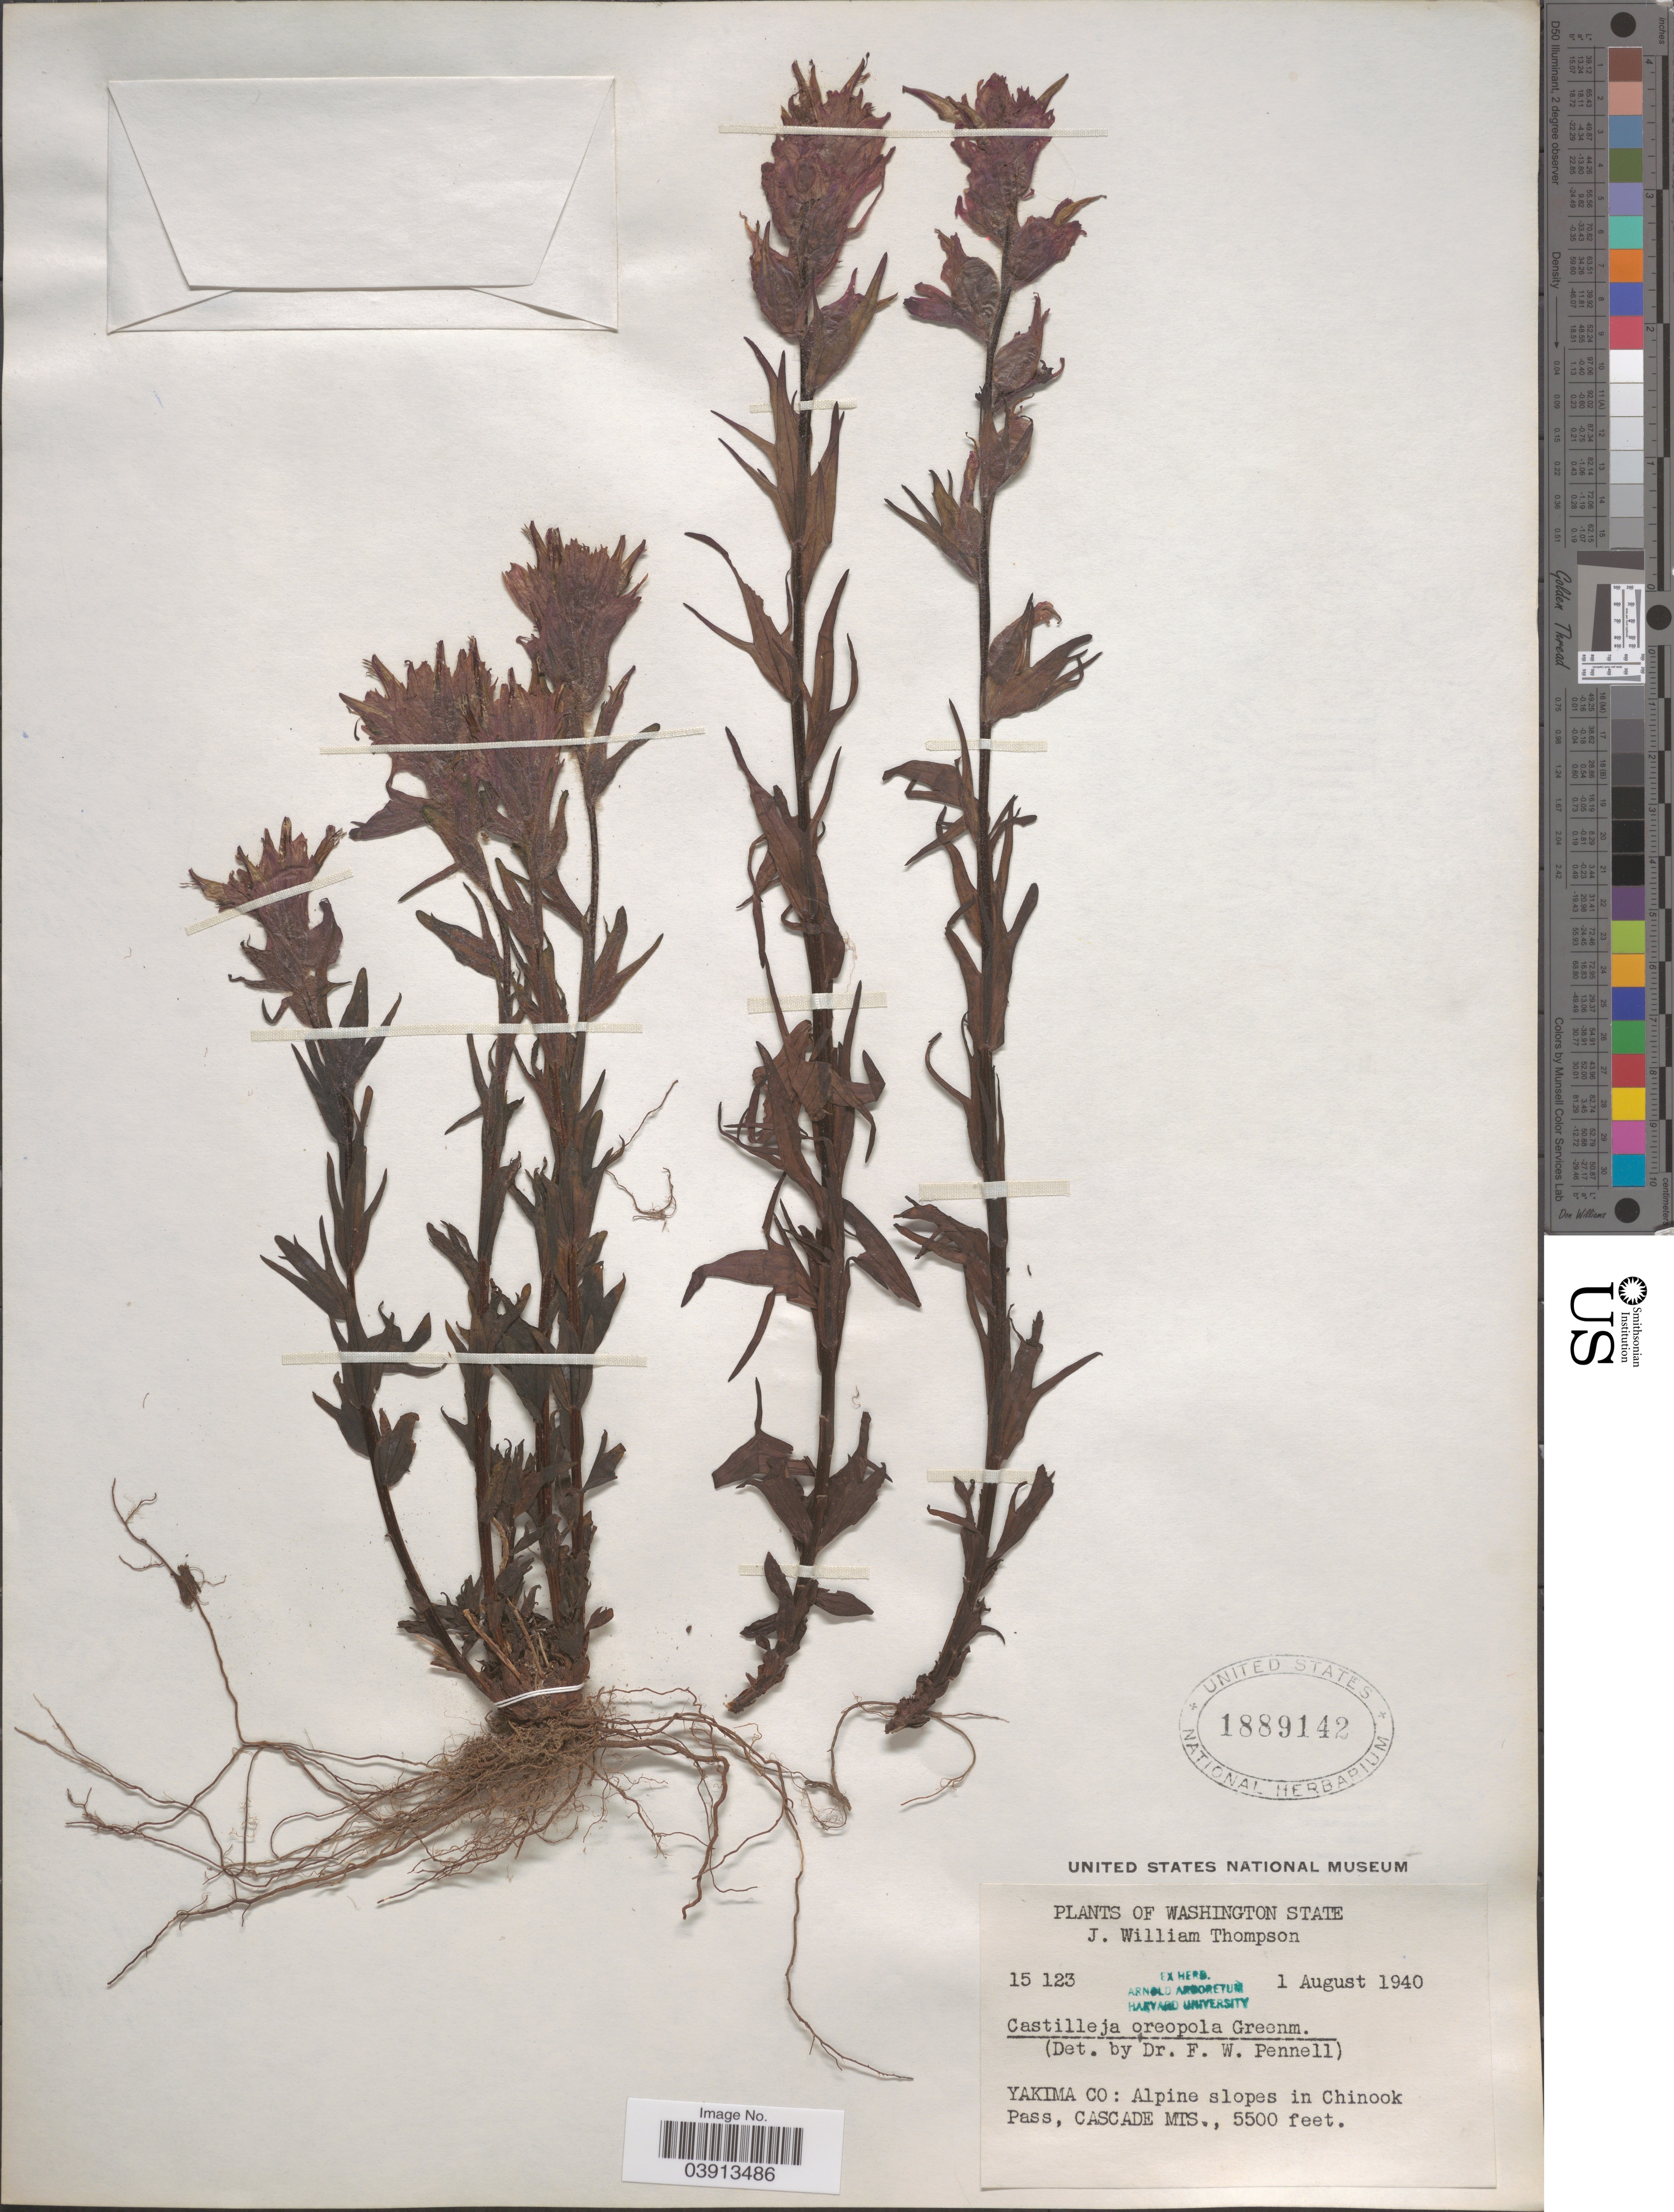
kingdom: Plantae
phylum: Tracheophyta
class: Magnoliopsida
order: Lamiales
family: Orobanchaceae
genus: Castilleja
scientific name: Castilleja parviflora var. oreopola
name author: (Greenm.) Ownbey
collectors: J. W. Thompson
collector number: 15123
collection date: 1940-08-01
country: United States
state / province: Washington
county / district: Yakima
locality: Yakima Co: in Chinook Pass, Cascade Mts.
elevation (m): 1676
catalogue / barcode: US 1889142